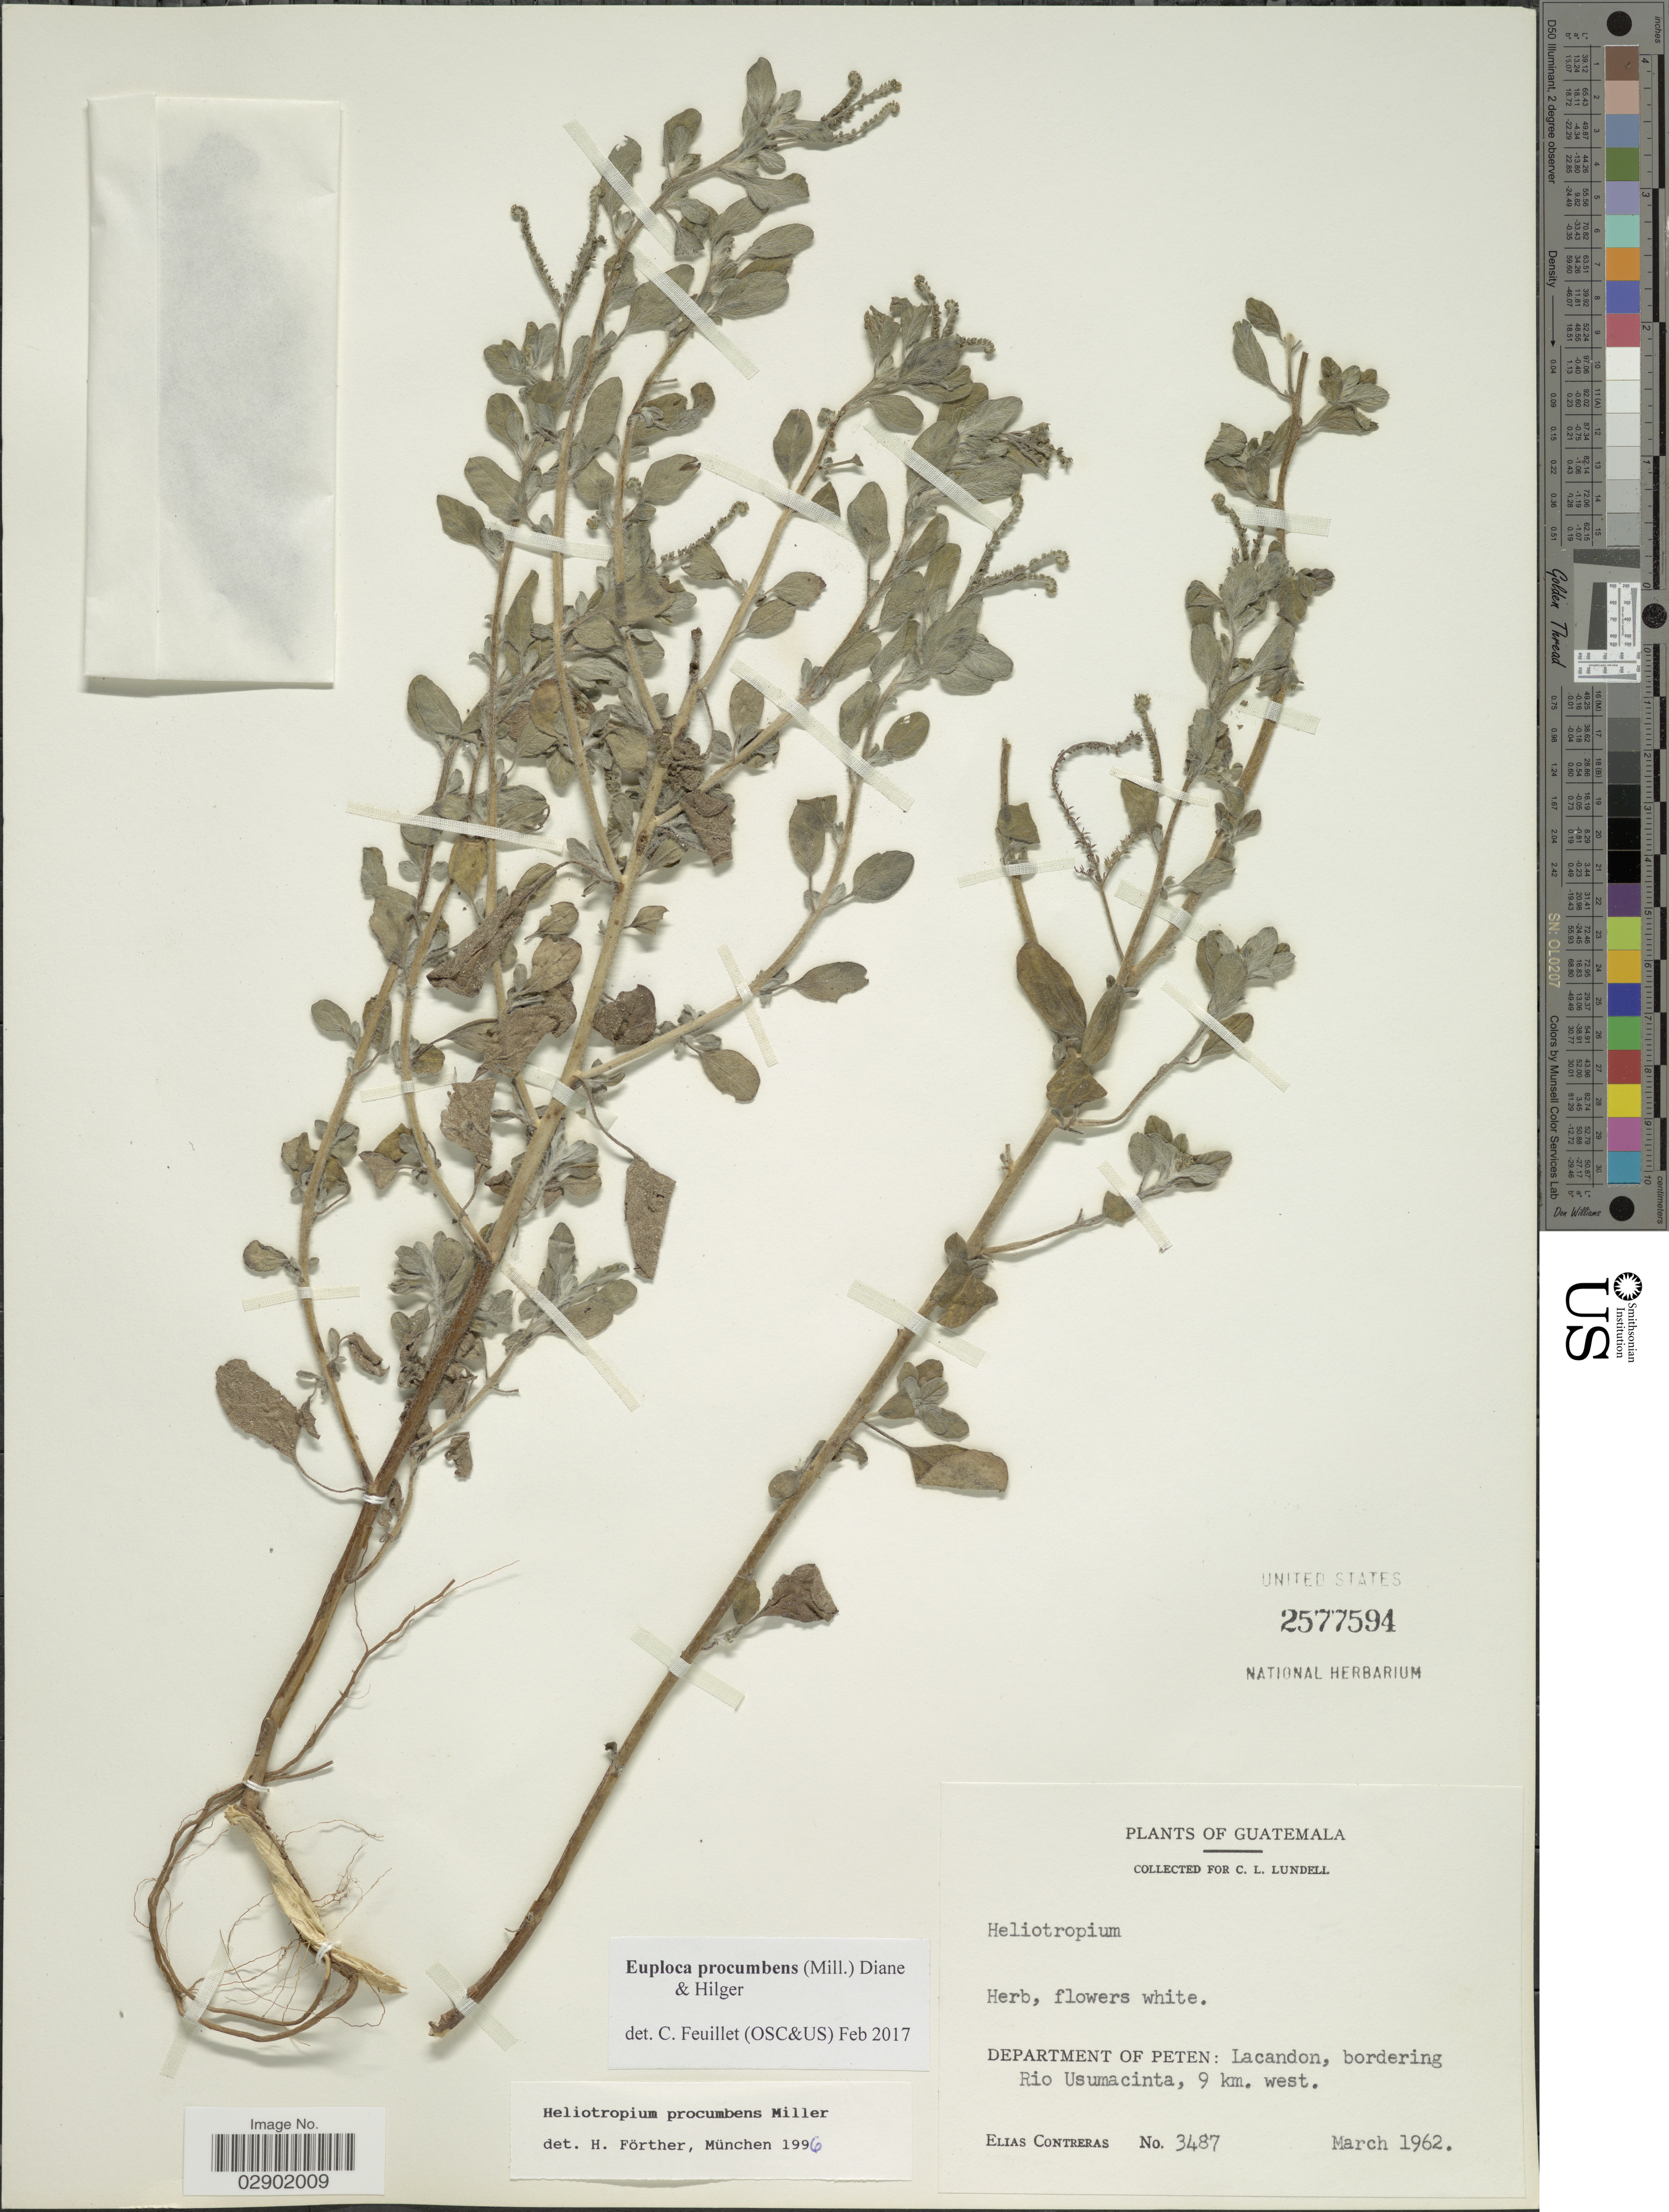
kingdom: Plantae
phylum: Tracheophyta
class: Magnoliopsida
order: Boraginales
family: Heliotropiaceae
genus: Euploca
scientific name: Euploca procumbens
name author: (Mill.) Diane & Hilger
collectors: E. Contreras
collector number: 3487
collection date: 1962-03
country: Guatemala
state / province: El Petén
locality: Department of Peten; Lacandon, bordering rio Usumacinta, 9 km. west.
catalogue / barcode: US 2577594